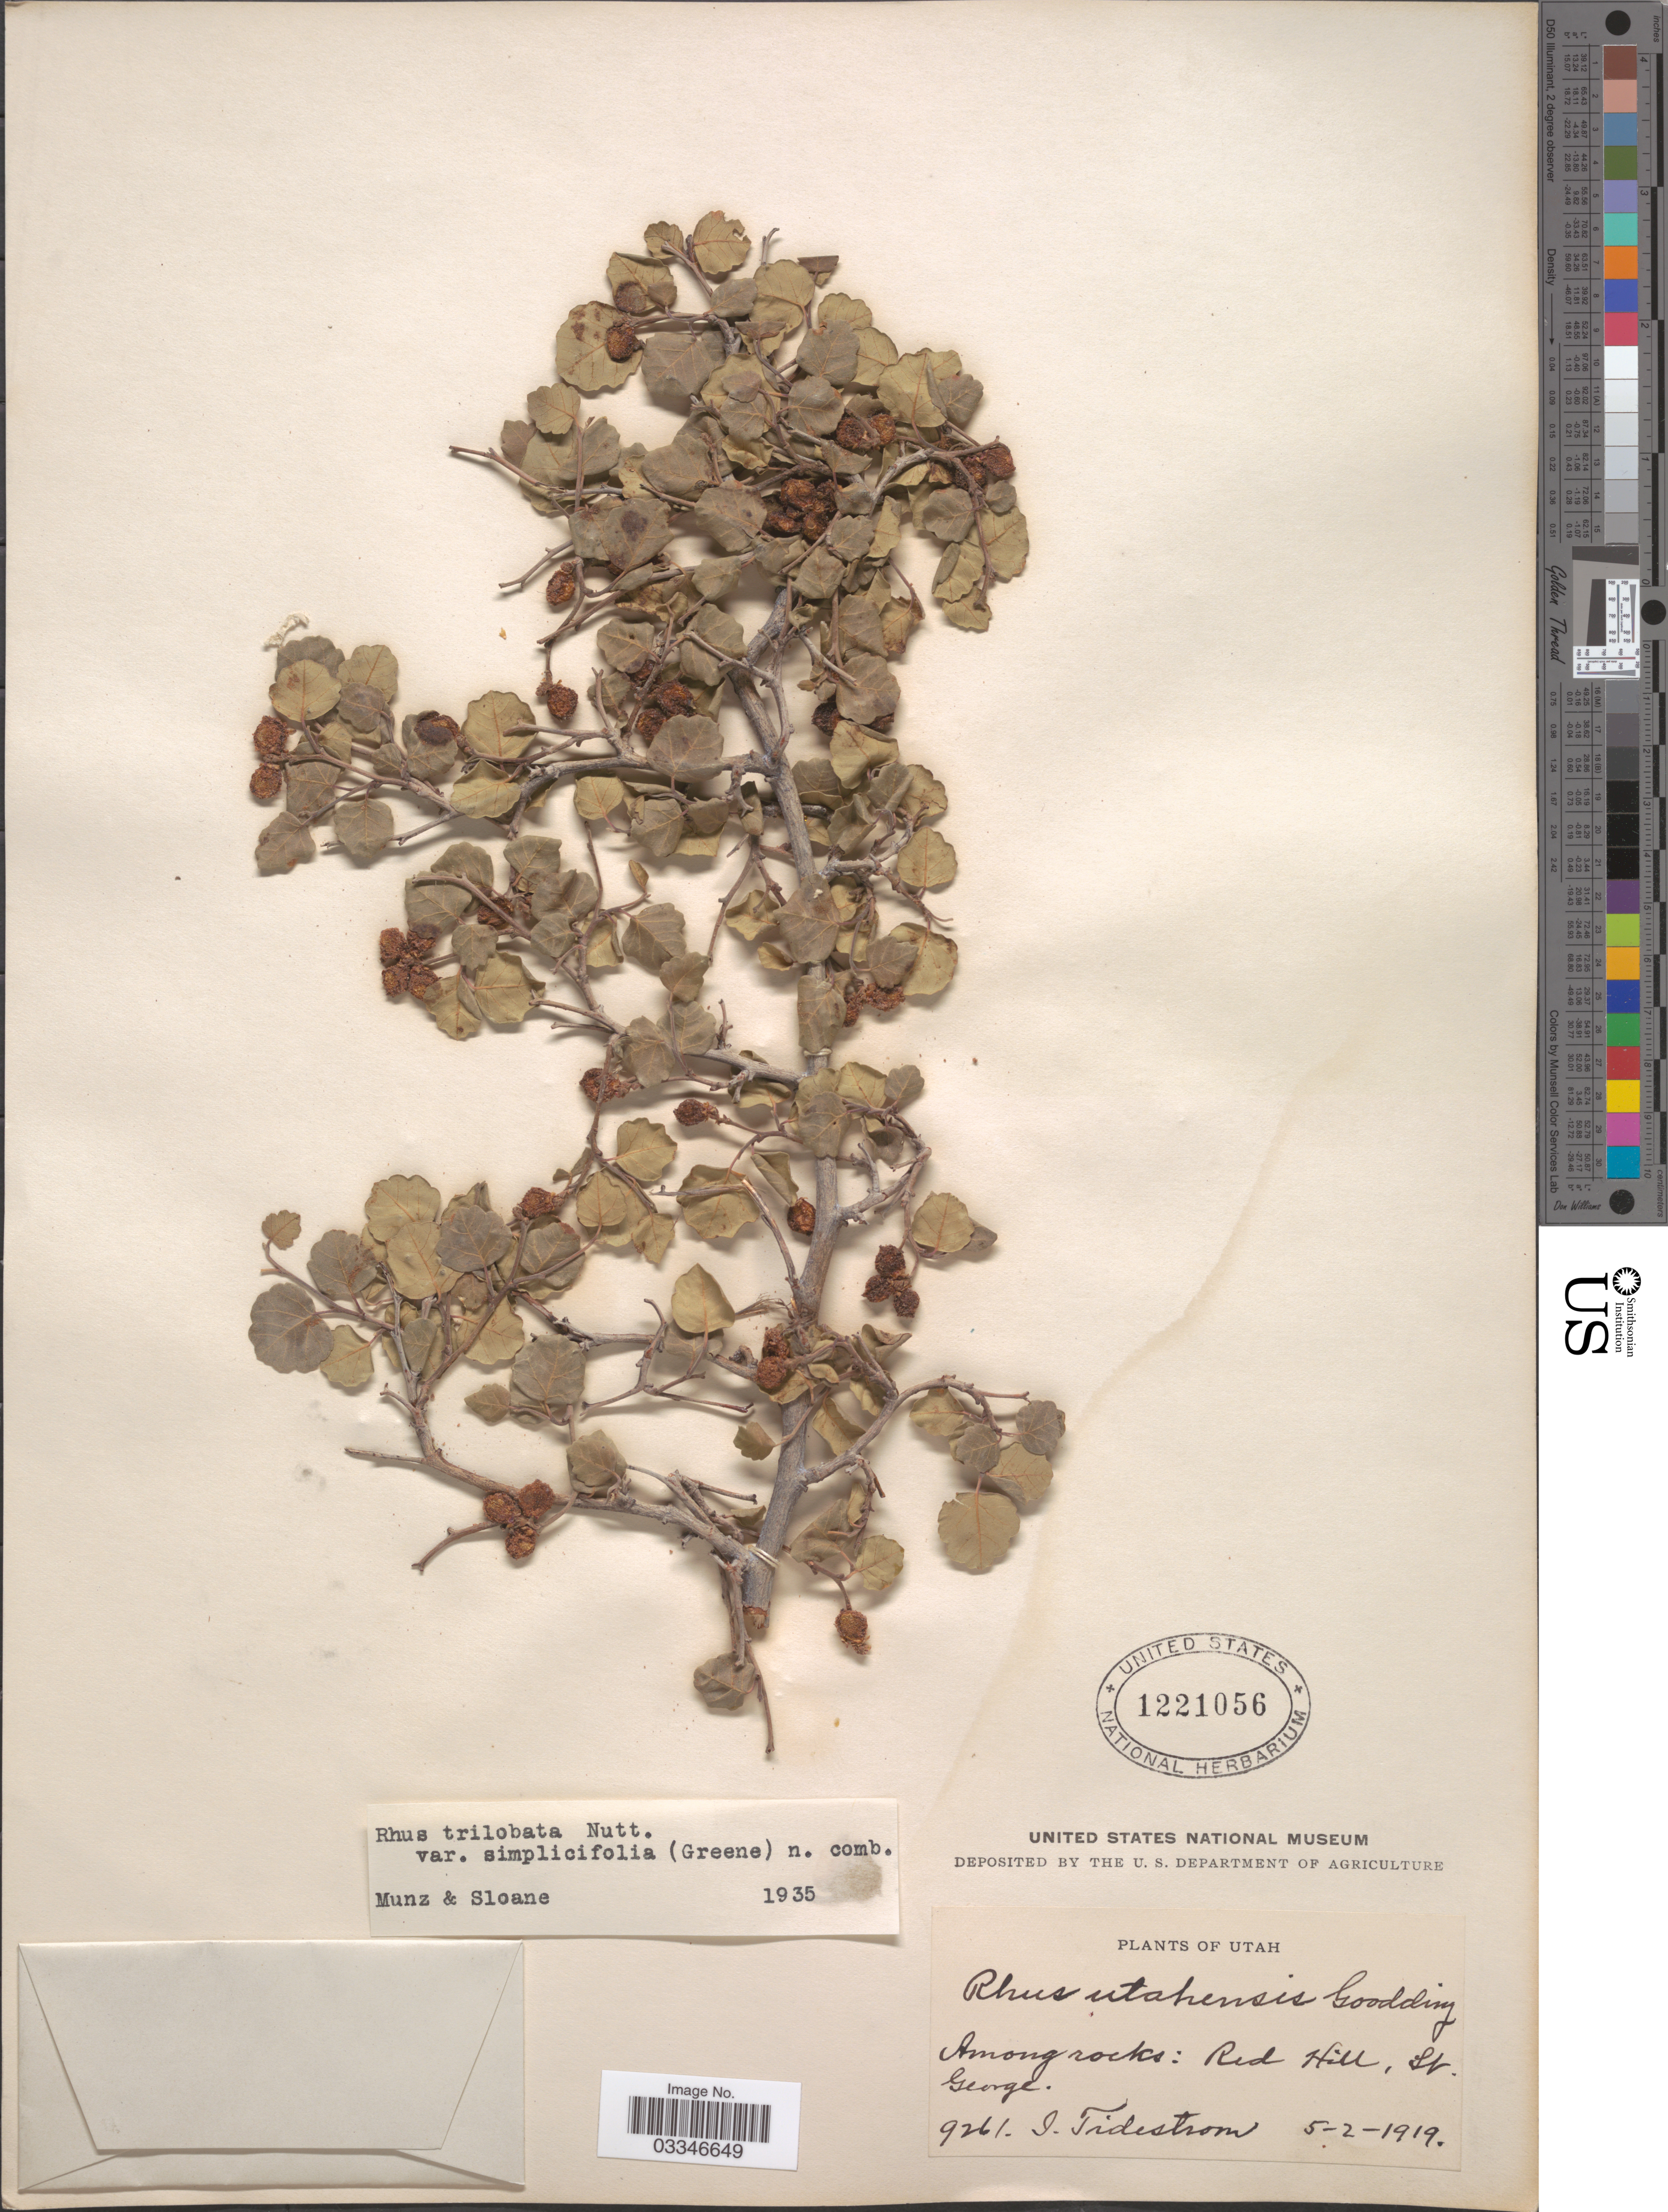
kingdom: Plantae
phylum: Tracheophyta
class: Magnoliopsida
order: Sapindales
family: Anacardiaceae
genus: Rhus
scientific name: Rhus trilobata var. simplicifolia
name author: (Greene) F.A. Barkley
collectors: I. F. Tidestrom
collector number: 9261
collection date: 1919-05-02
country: United States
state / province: Utah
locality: Among rocks: Red Hill, St. George.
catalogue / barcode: US 1221056